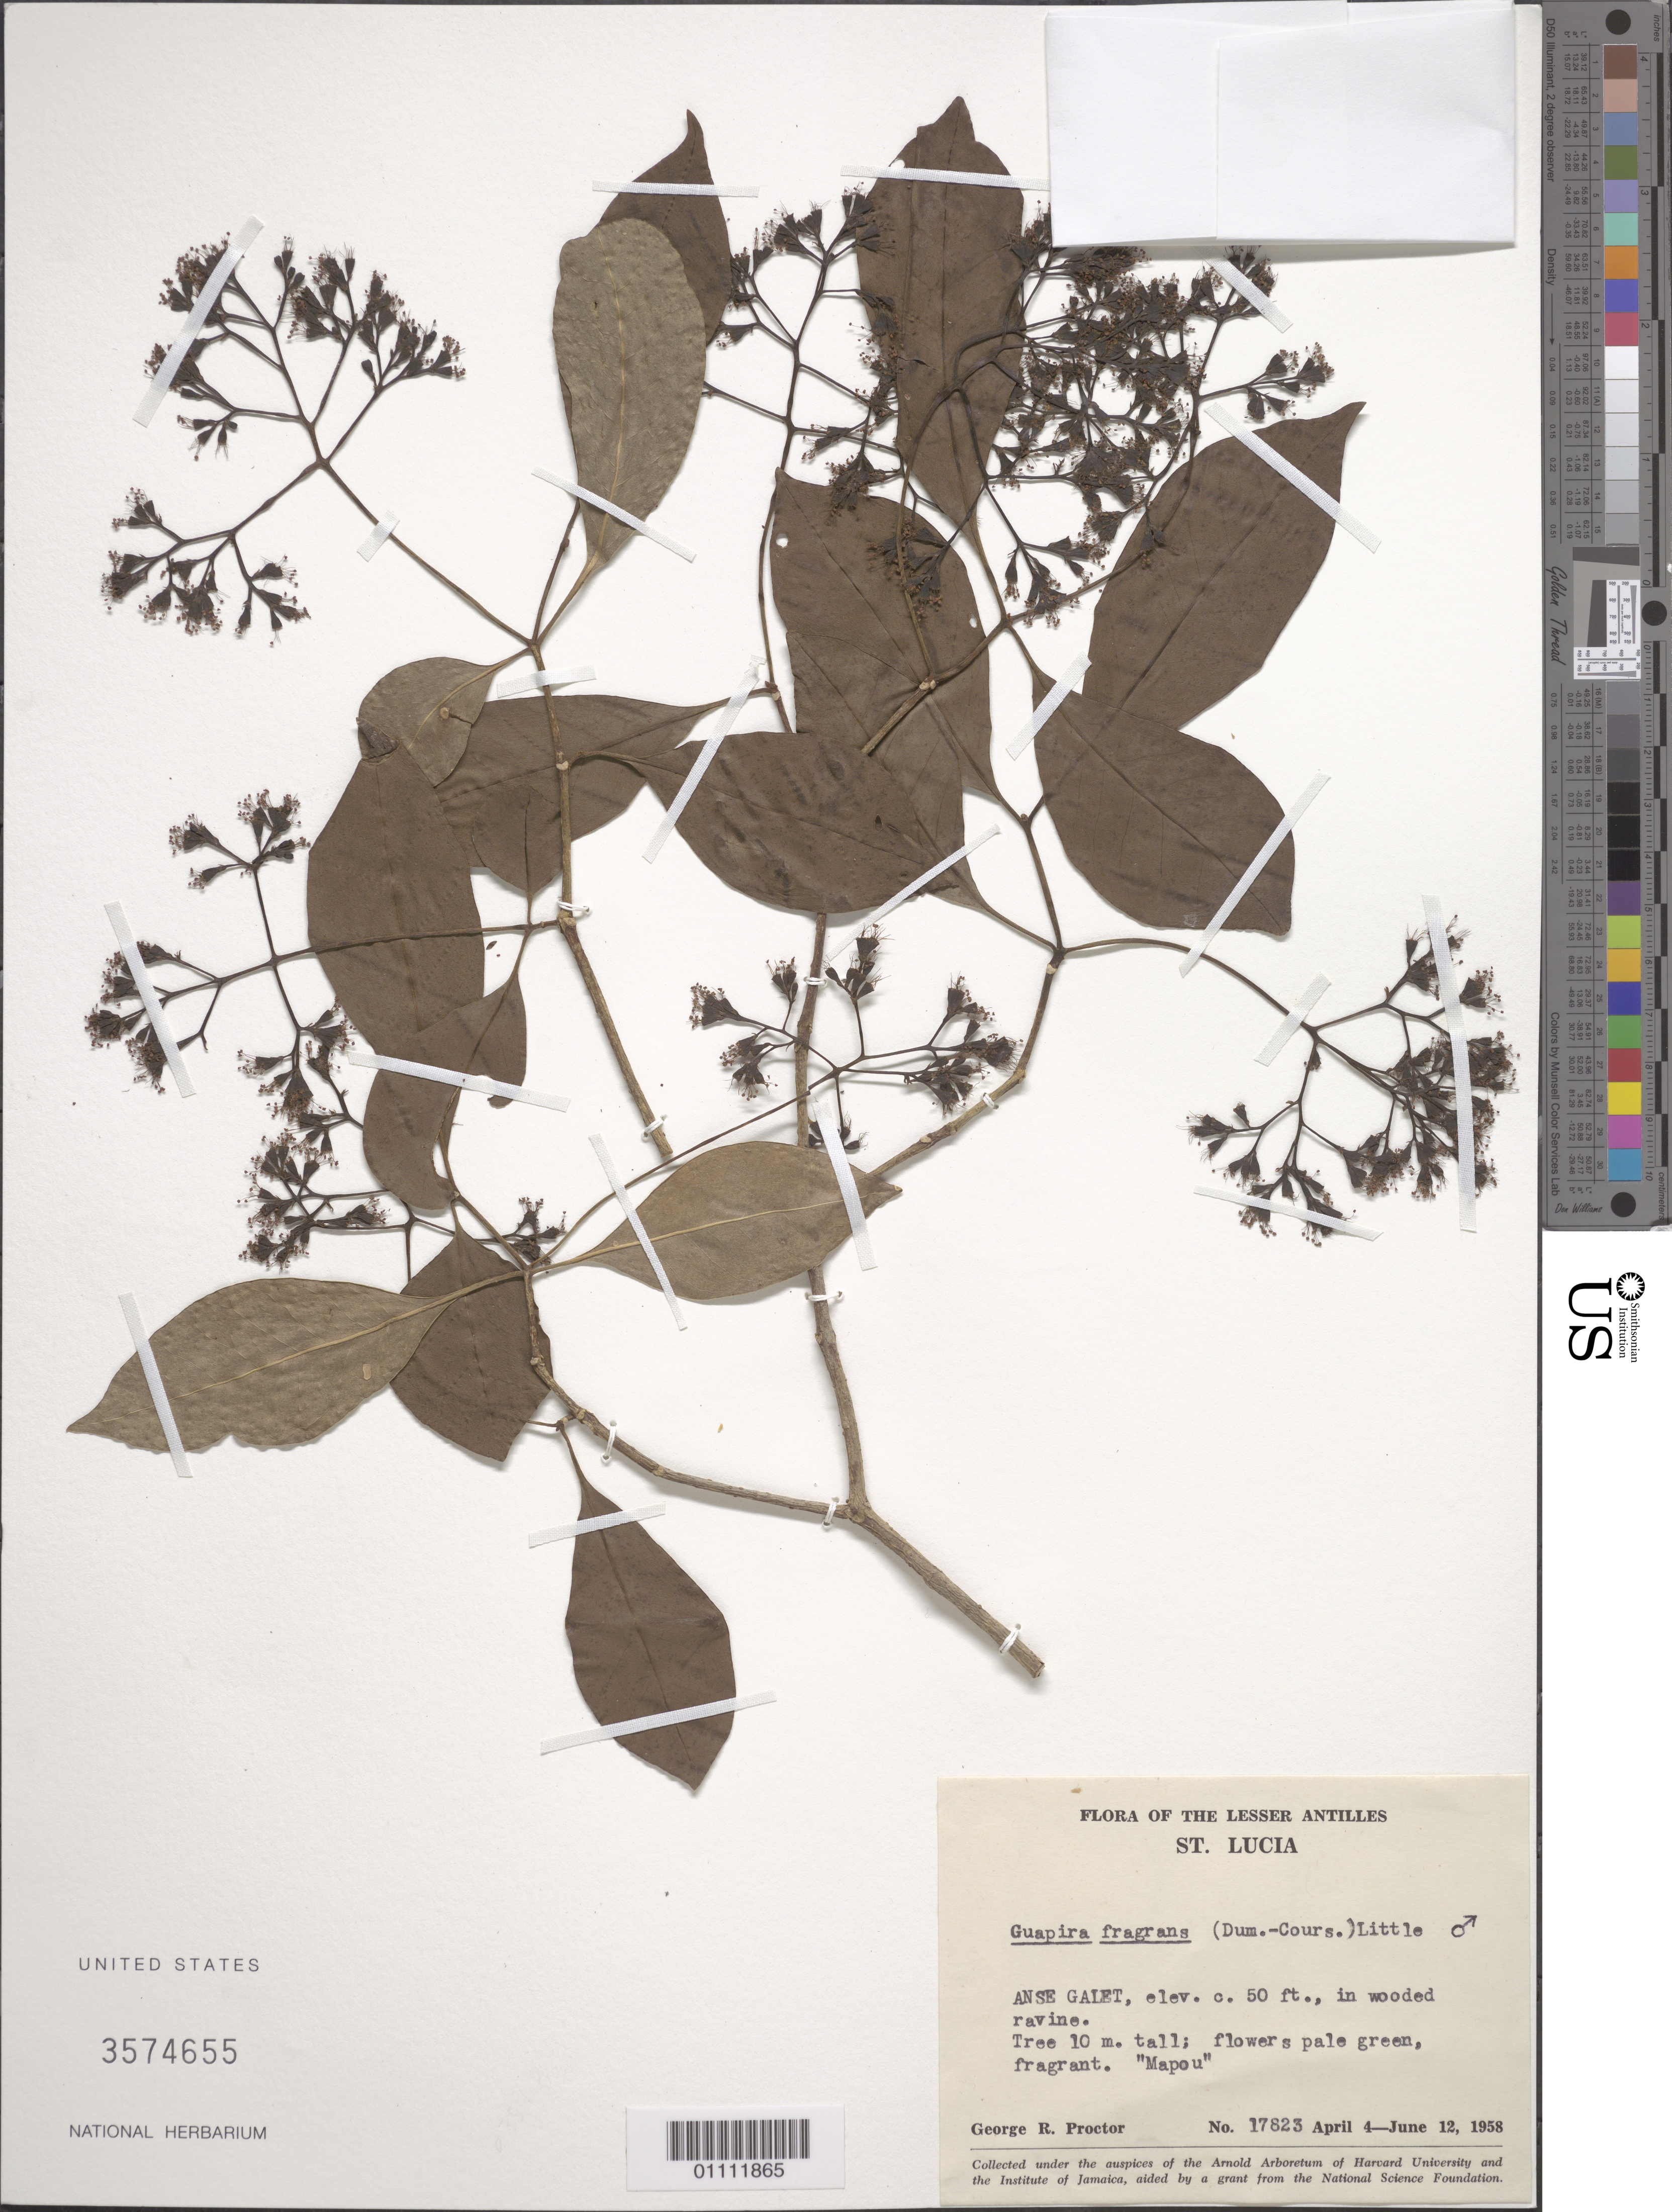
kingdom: Plantae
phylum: Tracheophyta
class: Magnoliopsida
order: Caryophyllales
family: Nyctaginaceae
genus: Guapira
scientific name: Guapira fragrans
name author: (Dum. Cours.) Little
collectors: G. R. Proctor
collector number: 17823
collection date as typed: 04 Apr 1958 to 12 Jun 1958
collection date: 1958-04-04/1958-06-12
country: St. Lucia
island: St. Lucia I.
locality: Anse Galet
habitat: In wooded ravine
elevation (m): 15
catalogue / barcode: US 3574655